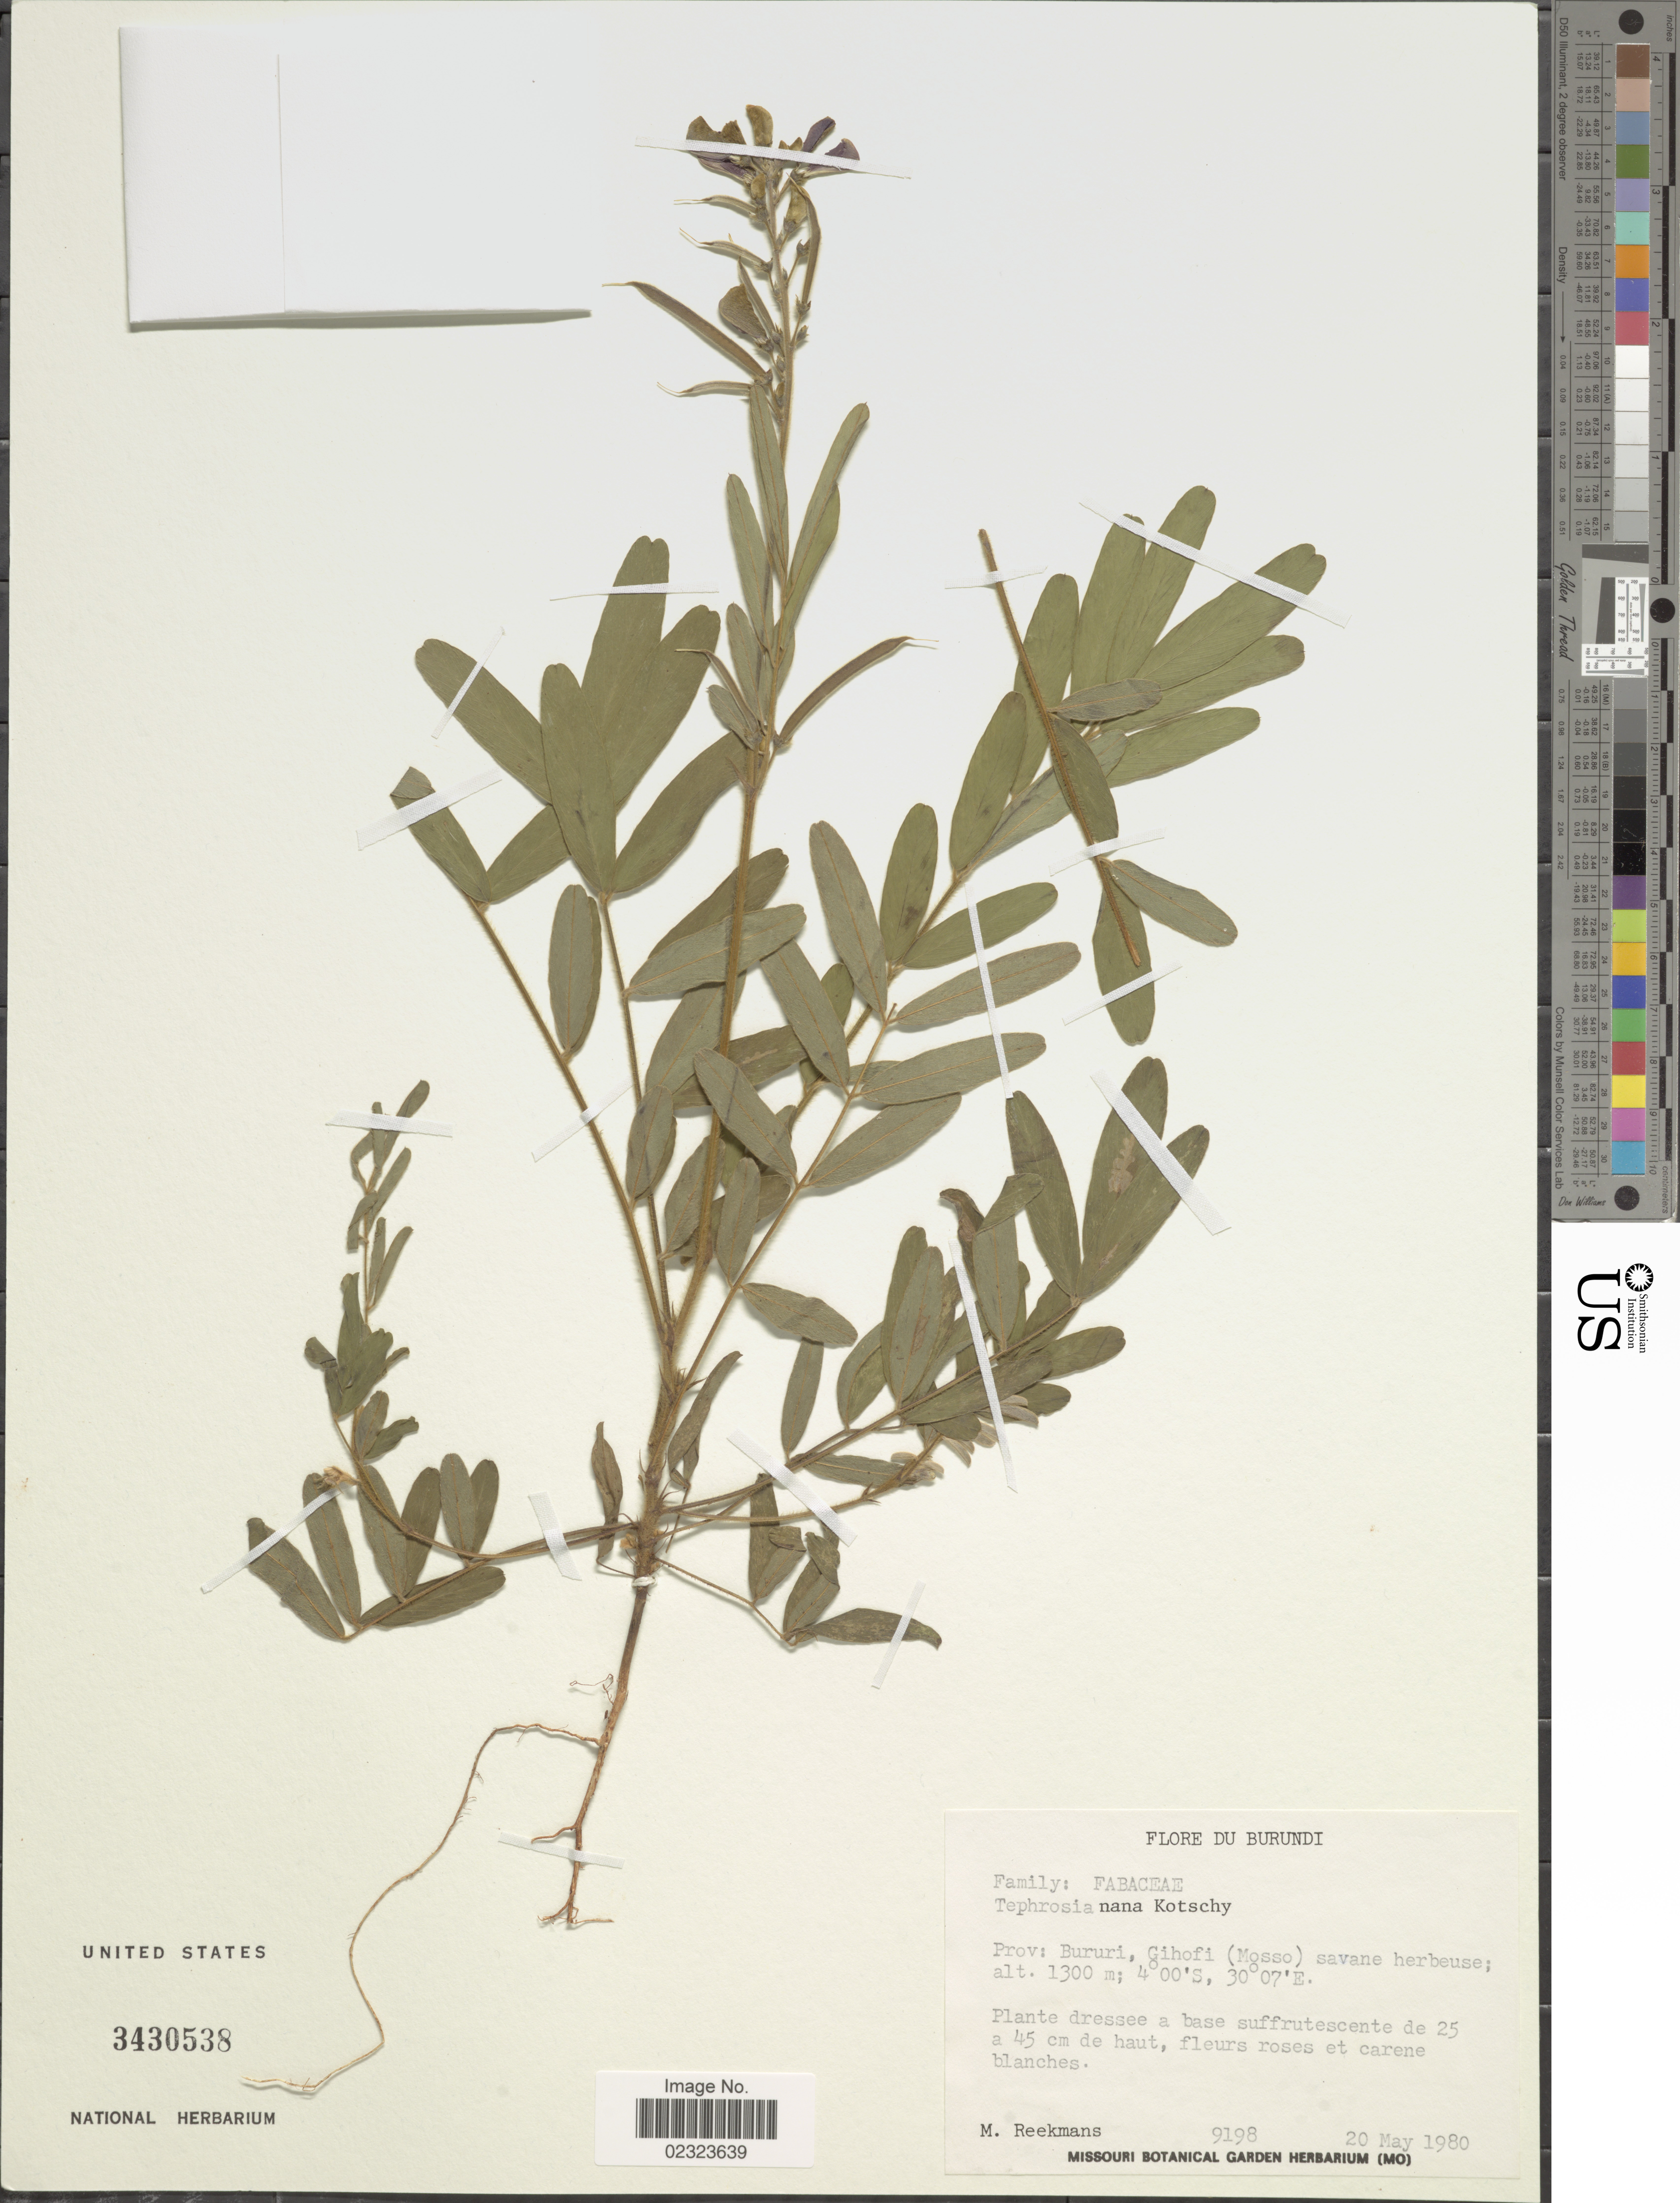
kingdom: Plantae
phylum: Tracheophyta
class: Magnoliopsida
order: Fabales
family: Fabaceae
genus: Tephrosia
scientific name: Tephrosia nana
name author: Kotschy ex Schweinf.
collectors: M. Reekmans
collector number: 9198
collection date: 1980-05-20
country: Burundi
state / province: Bururi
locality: Gihofi (Mosso) savane herbeuse.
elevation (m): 1300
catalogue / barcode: US 3430538